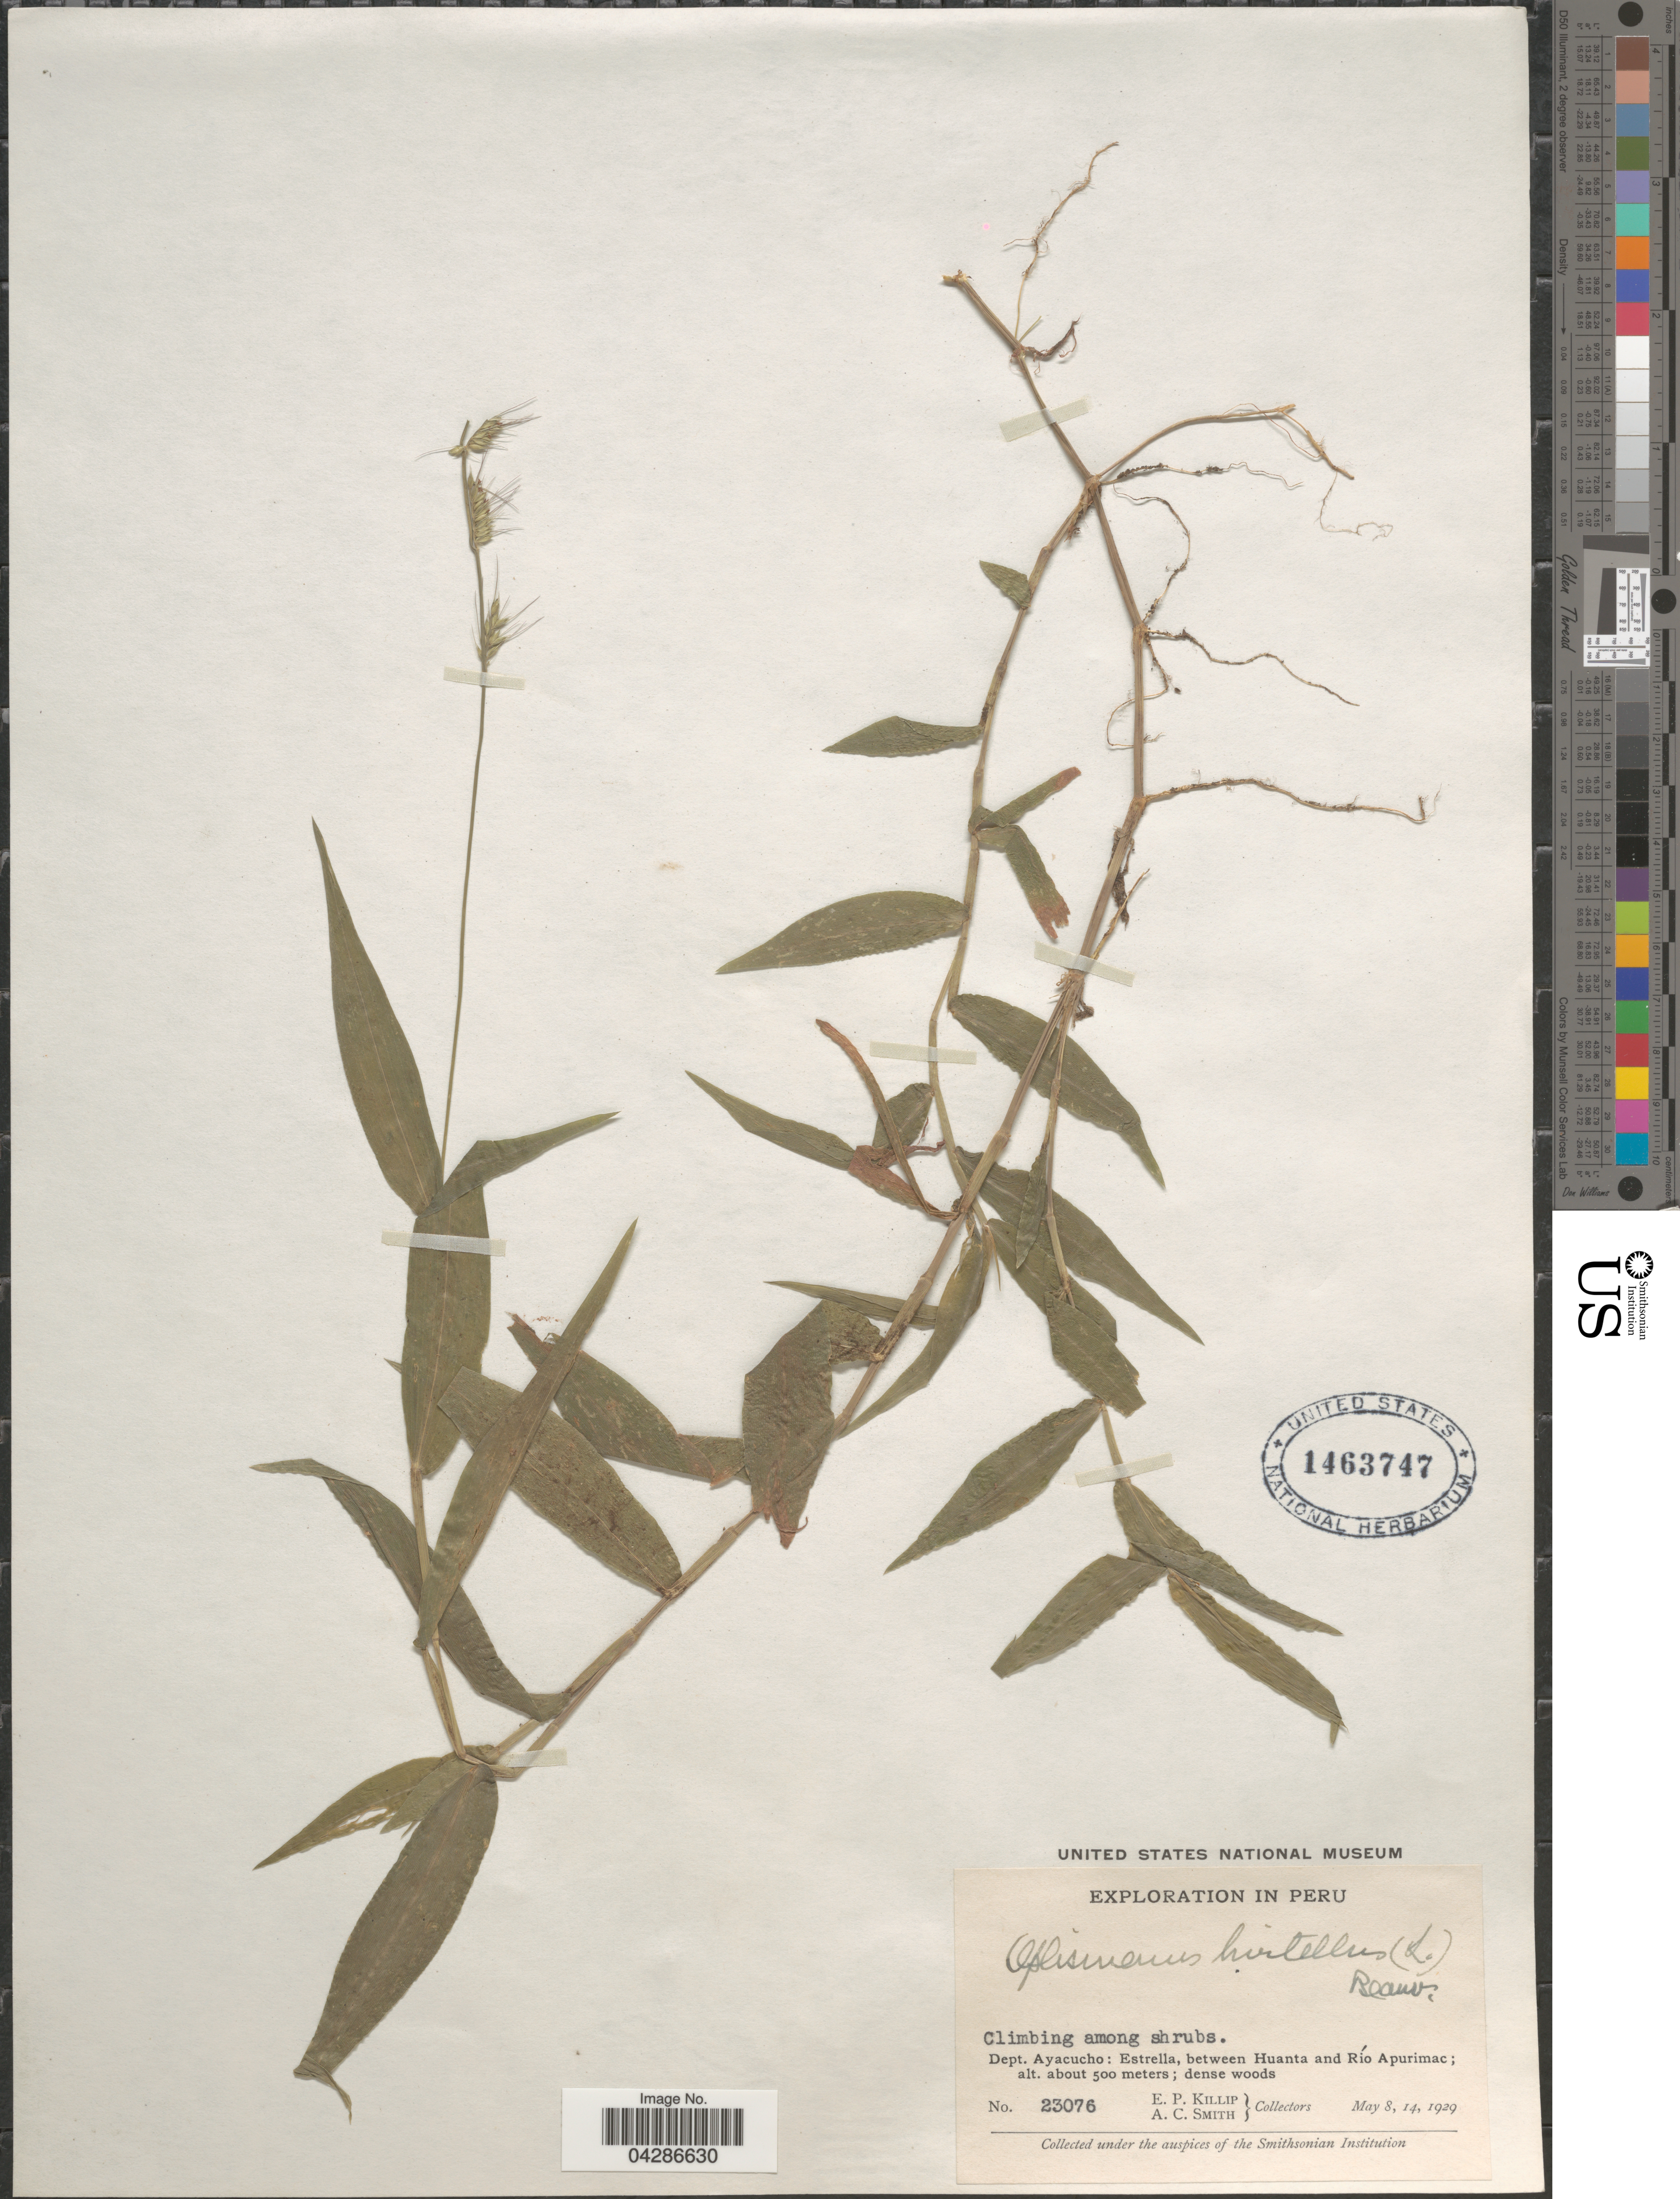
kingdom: Plantae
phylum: Tracheophyta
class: Liliopsida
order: Poales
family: Poaceae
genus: Oplismenus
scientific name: Oplismenus hirtellus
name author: (L.) P. Beauv.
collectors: E. P. Killip & A. C. Smith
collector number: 23076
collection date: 1929-05-08/1929-05-14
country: Peru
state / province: Ayacucho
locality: Exploration in Peru. Dept. Ayacucho: Estrella, between Huanta and Río Apurimac.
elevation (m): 500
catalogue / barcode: US 1463747